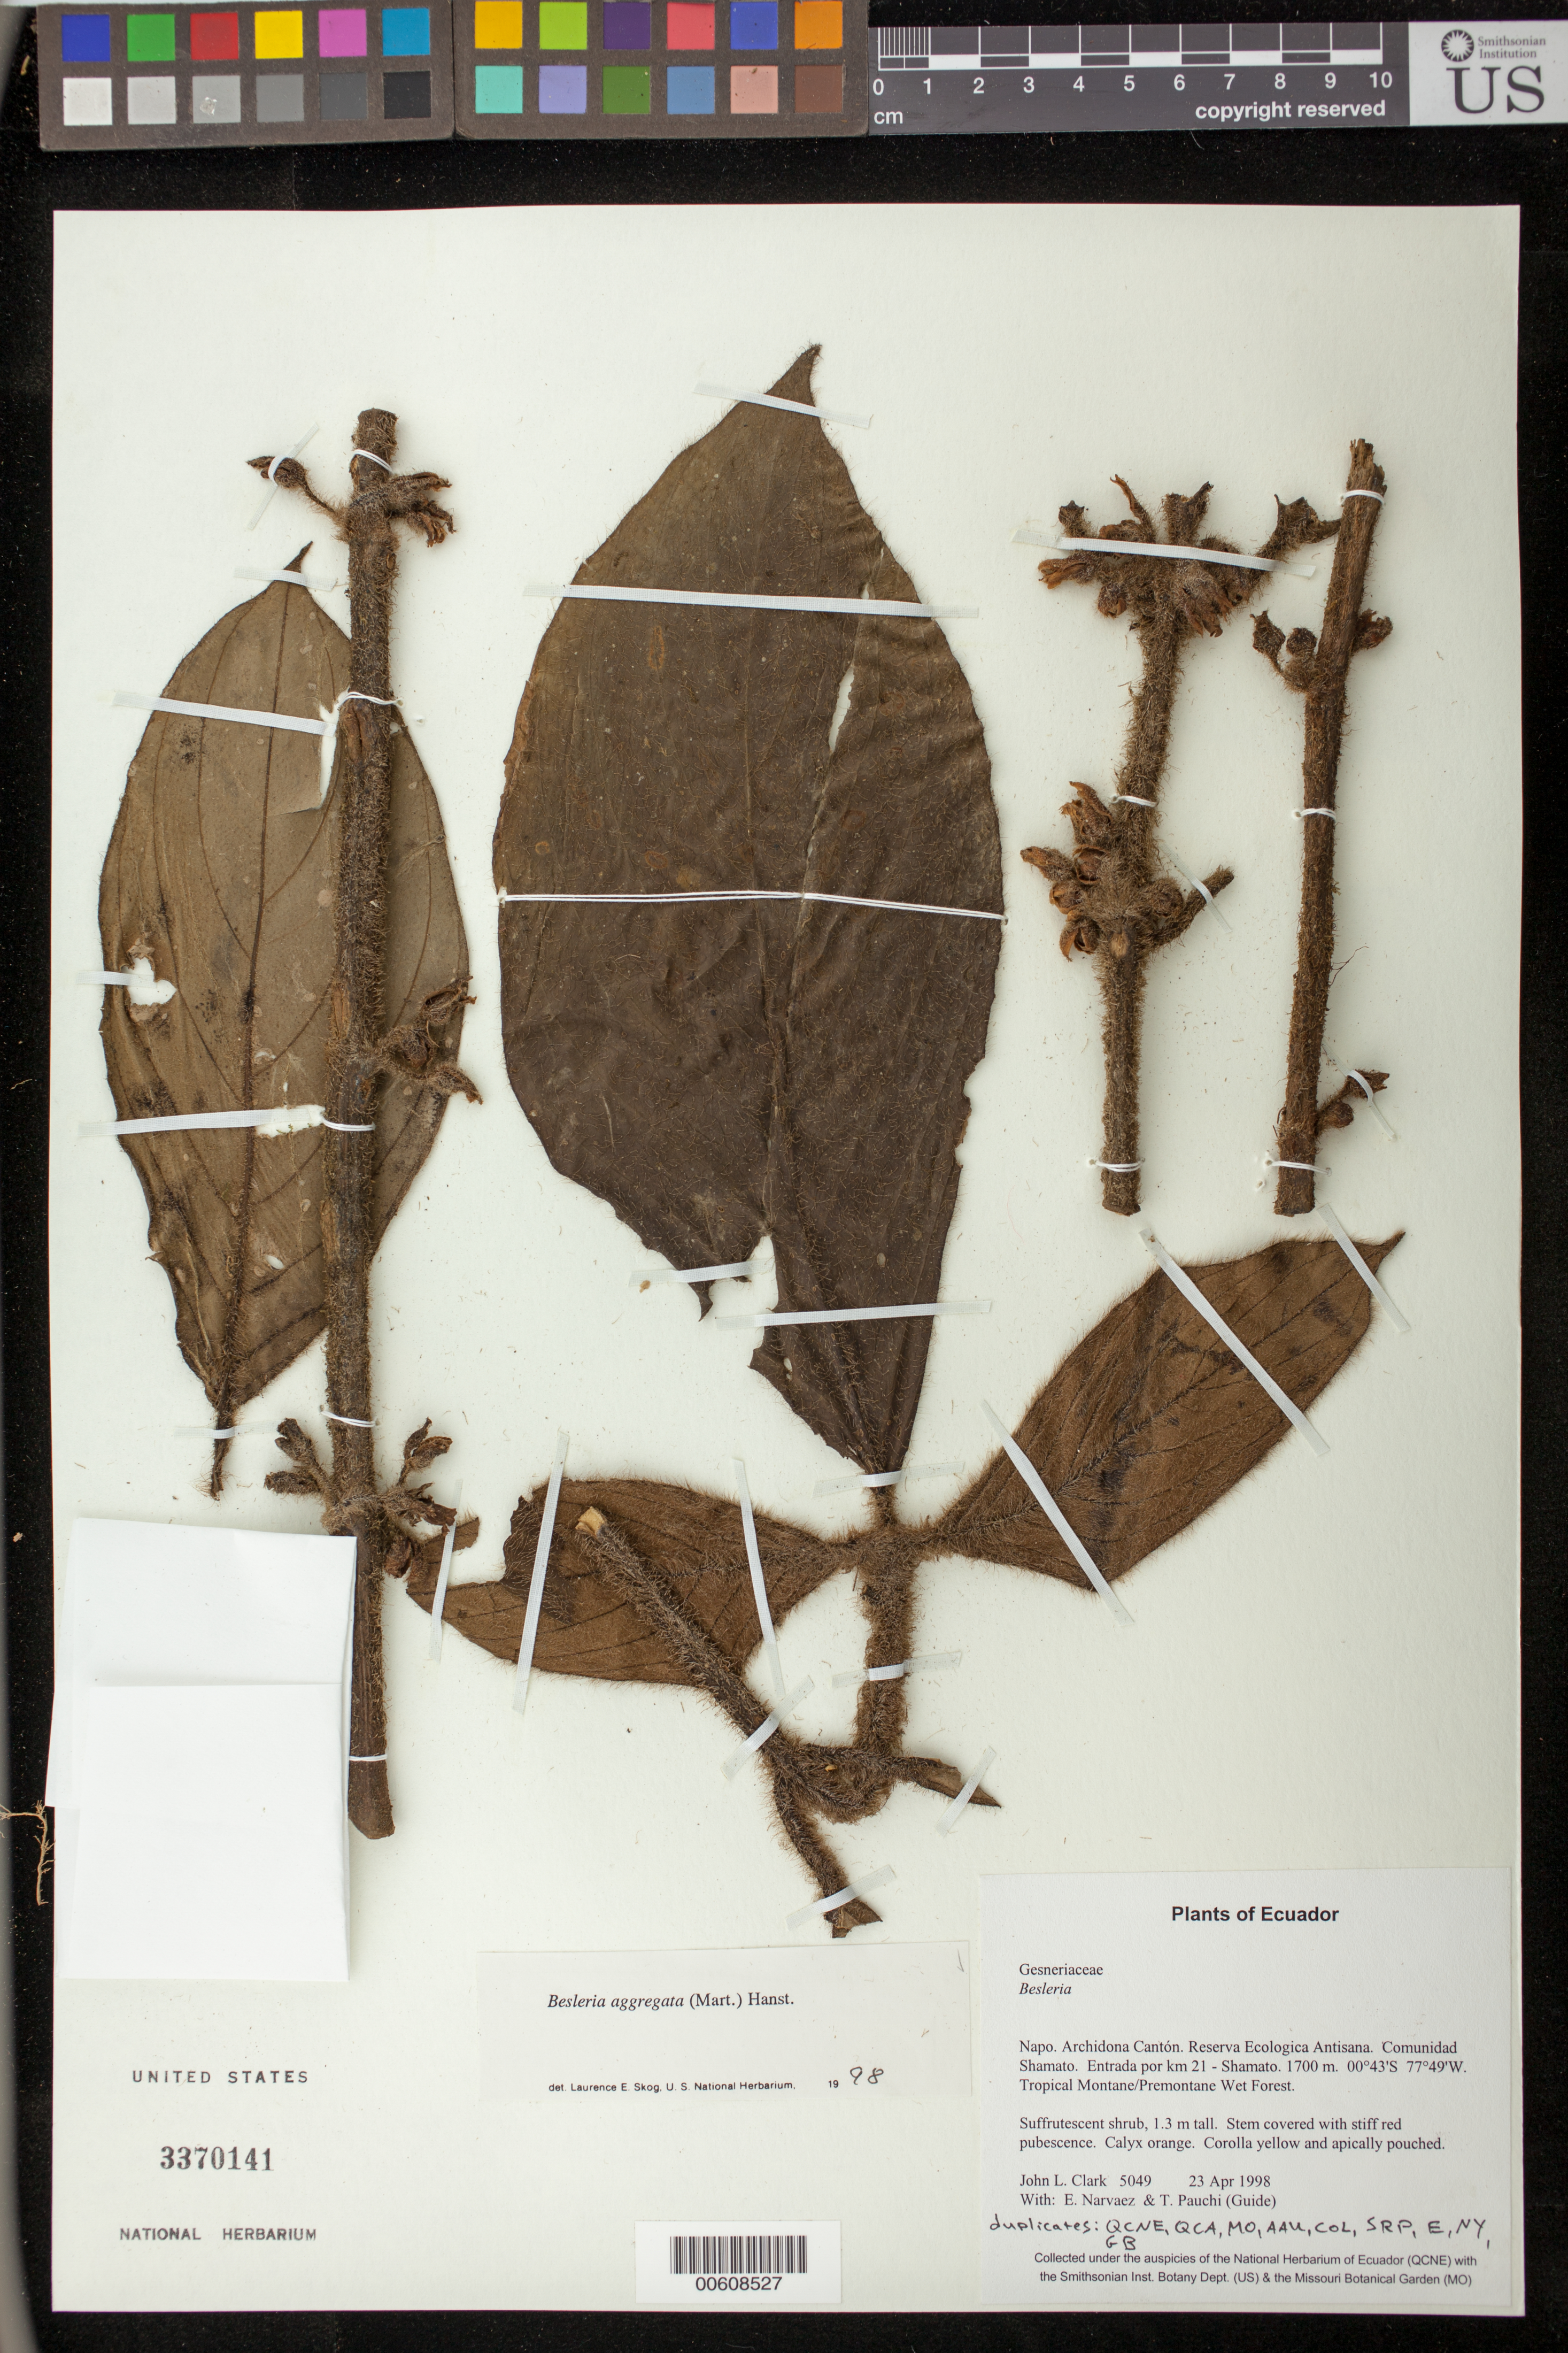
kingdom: Plantae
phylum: Tracheophyta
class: Magnoliopsida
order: Lamiales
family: Gesneriaceae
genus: Besleria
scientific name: Besleria aggregata var. aggregata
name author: (Mart.) Hanst.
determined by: Skog, Laurence E.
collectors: J. L. Clark, E. Narváez & T. Pauchi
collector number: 5049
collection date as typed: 23 Apr 1998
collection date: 1998-04-23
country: Ecuador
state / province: Napo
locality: Archidona Cantón. Reserva Ecologica Antisana. Comunidad Shamato. Entrada por km 21 - Shamato.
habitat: Tropical Montane/Premontane Wet Forest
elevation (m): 1700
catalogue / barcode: US 3370141